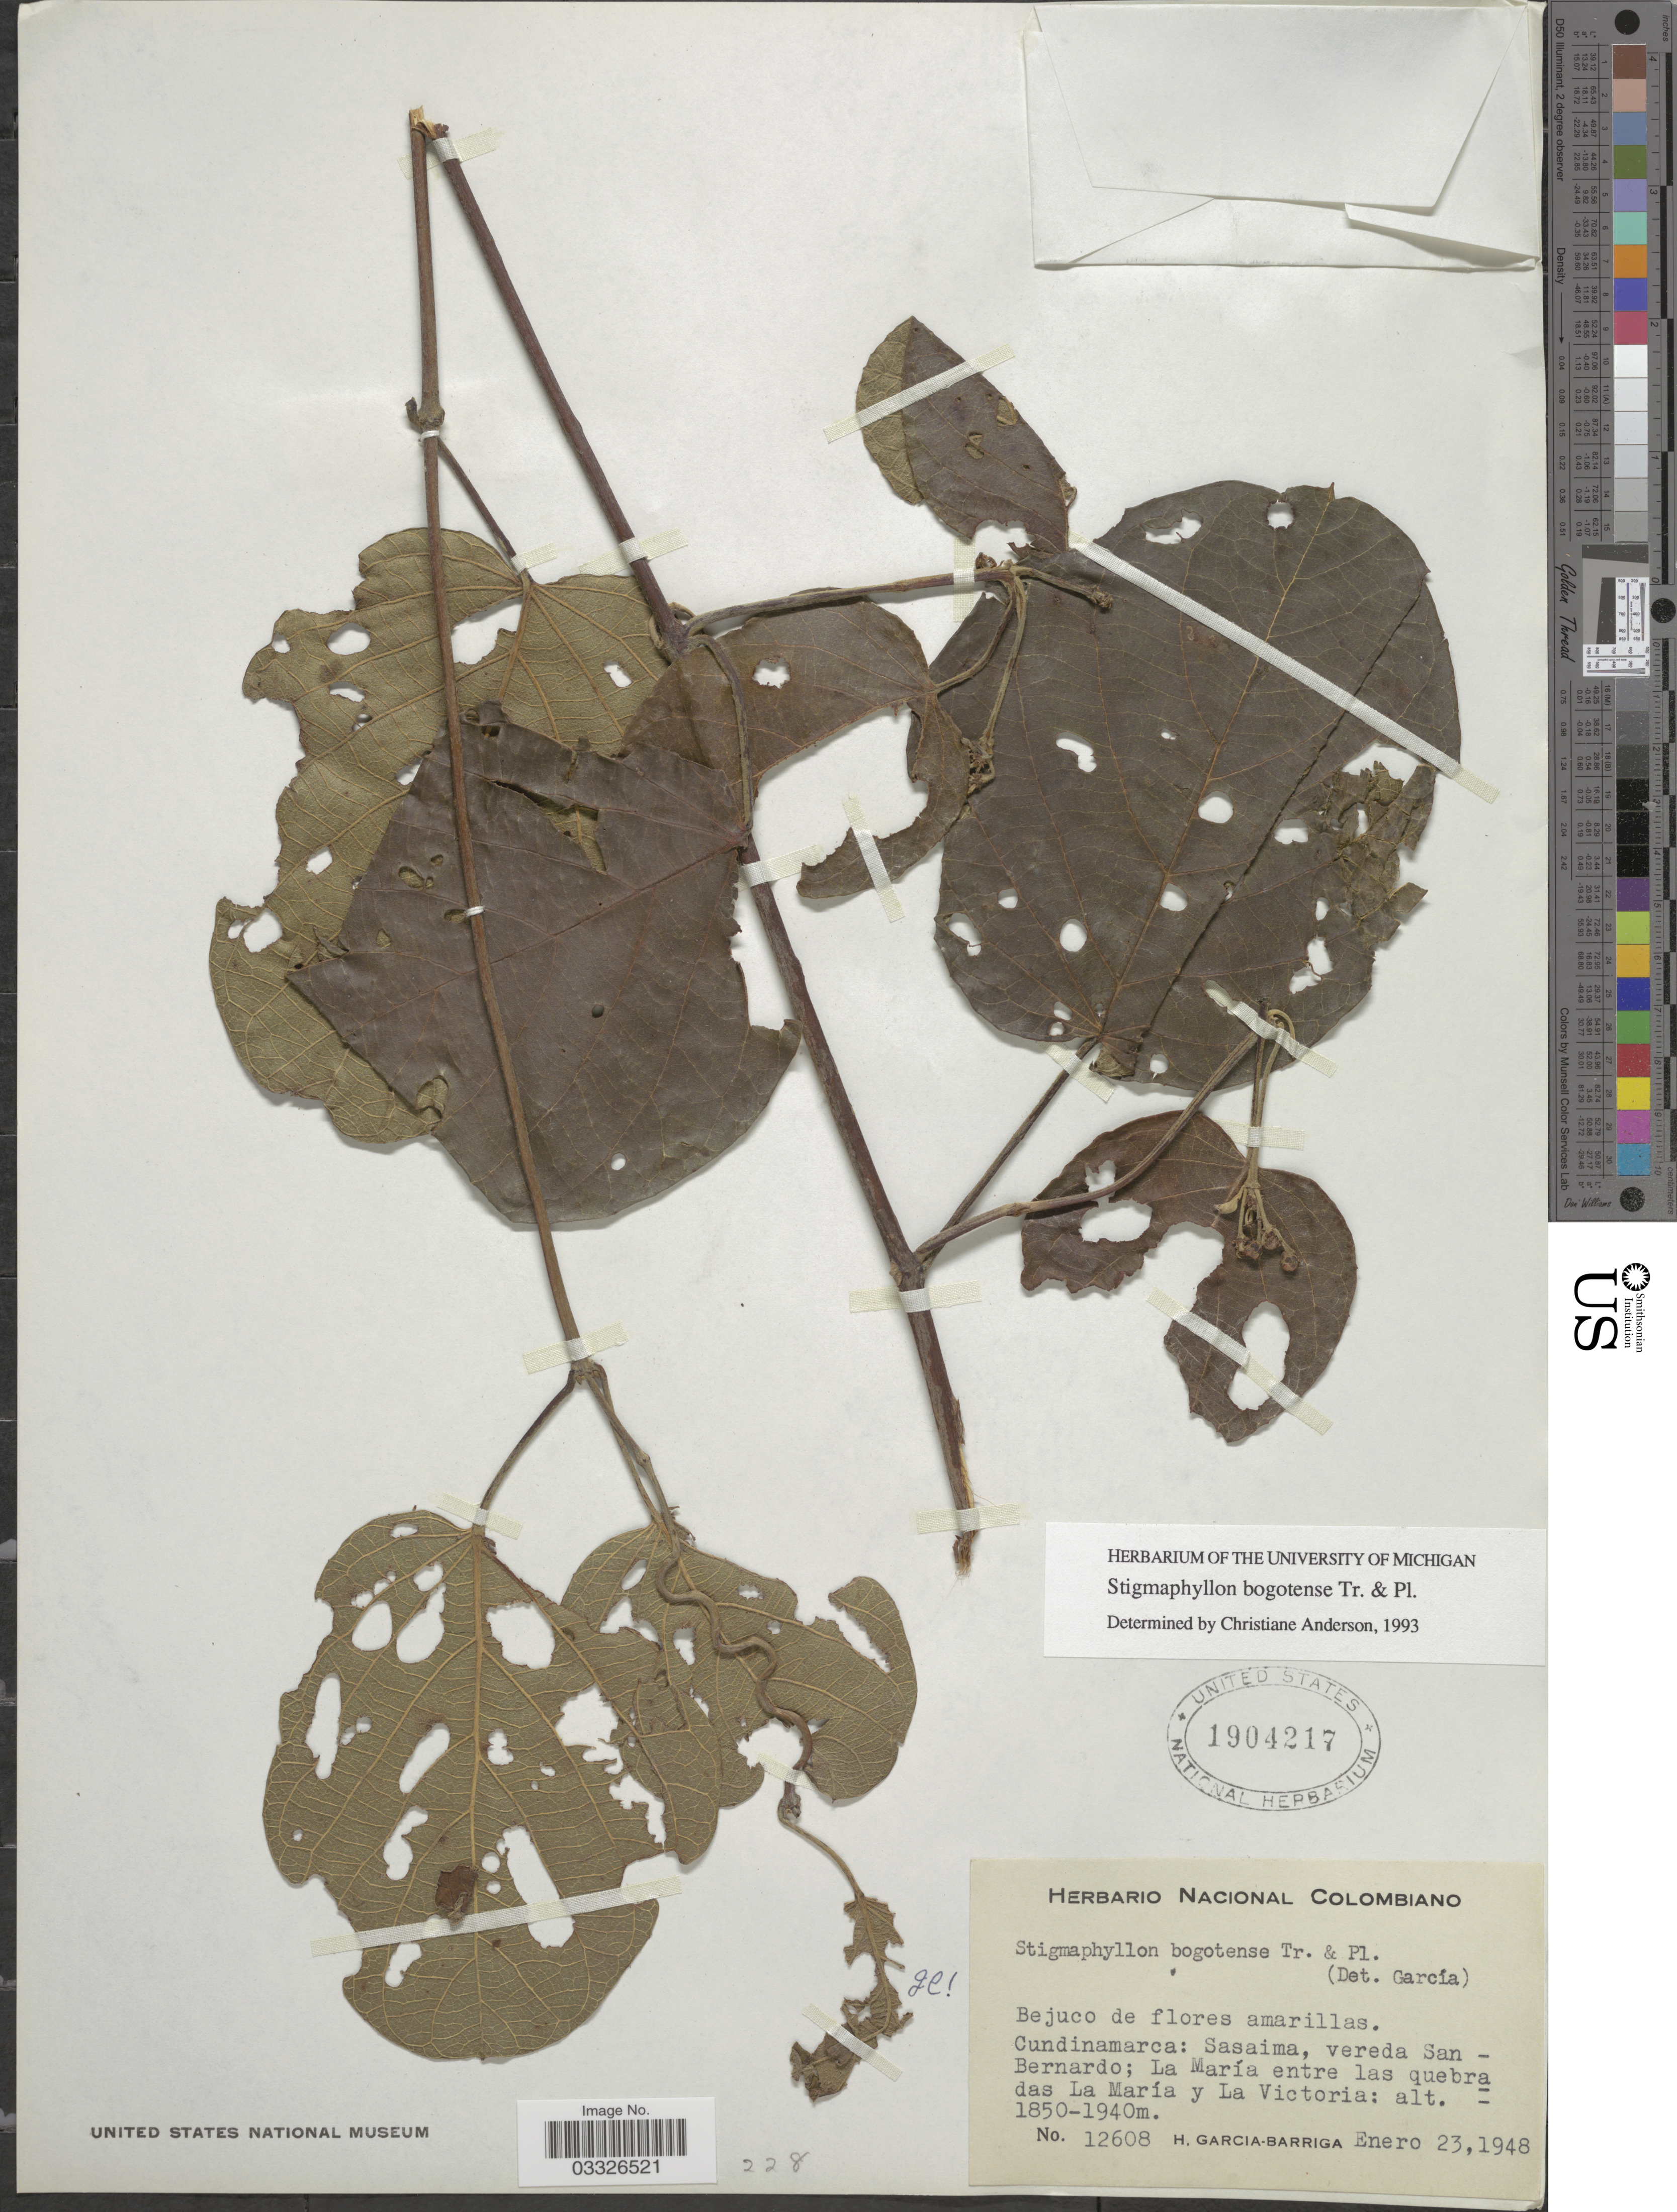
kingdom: Plantae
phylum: Tracheophyta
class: Magnoliopsida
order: Malpighiales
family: Malpighiaceae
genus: Stigmaphyllon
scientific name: Stigmaphyllon bogotense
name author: Triana & Planch.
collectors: H. García Barriga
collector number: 12608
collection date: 1948-01-23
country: Colombia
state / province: Cundinamarca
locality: Sasaima, vereda San-Bernardo; La María entre las quebra das La María y La Victoria.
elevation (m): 1850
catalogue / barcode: US 1904217